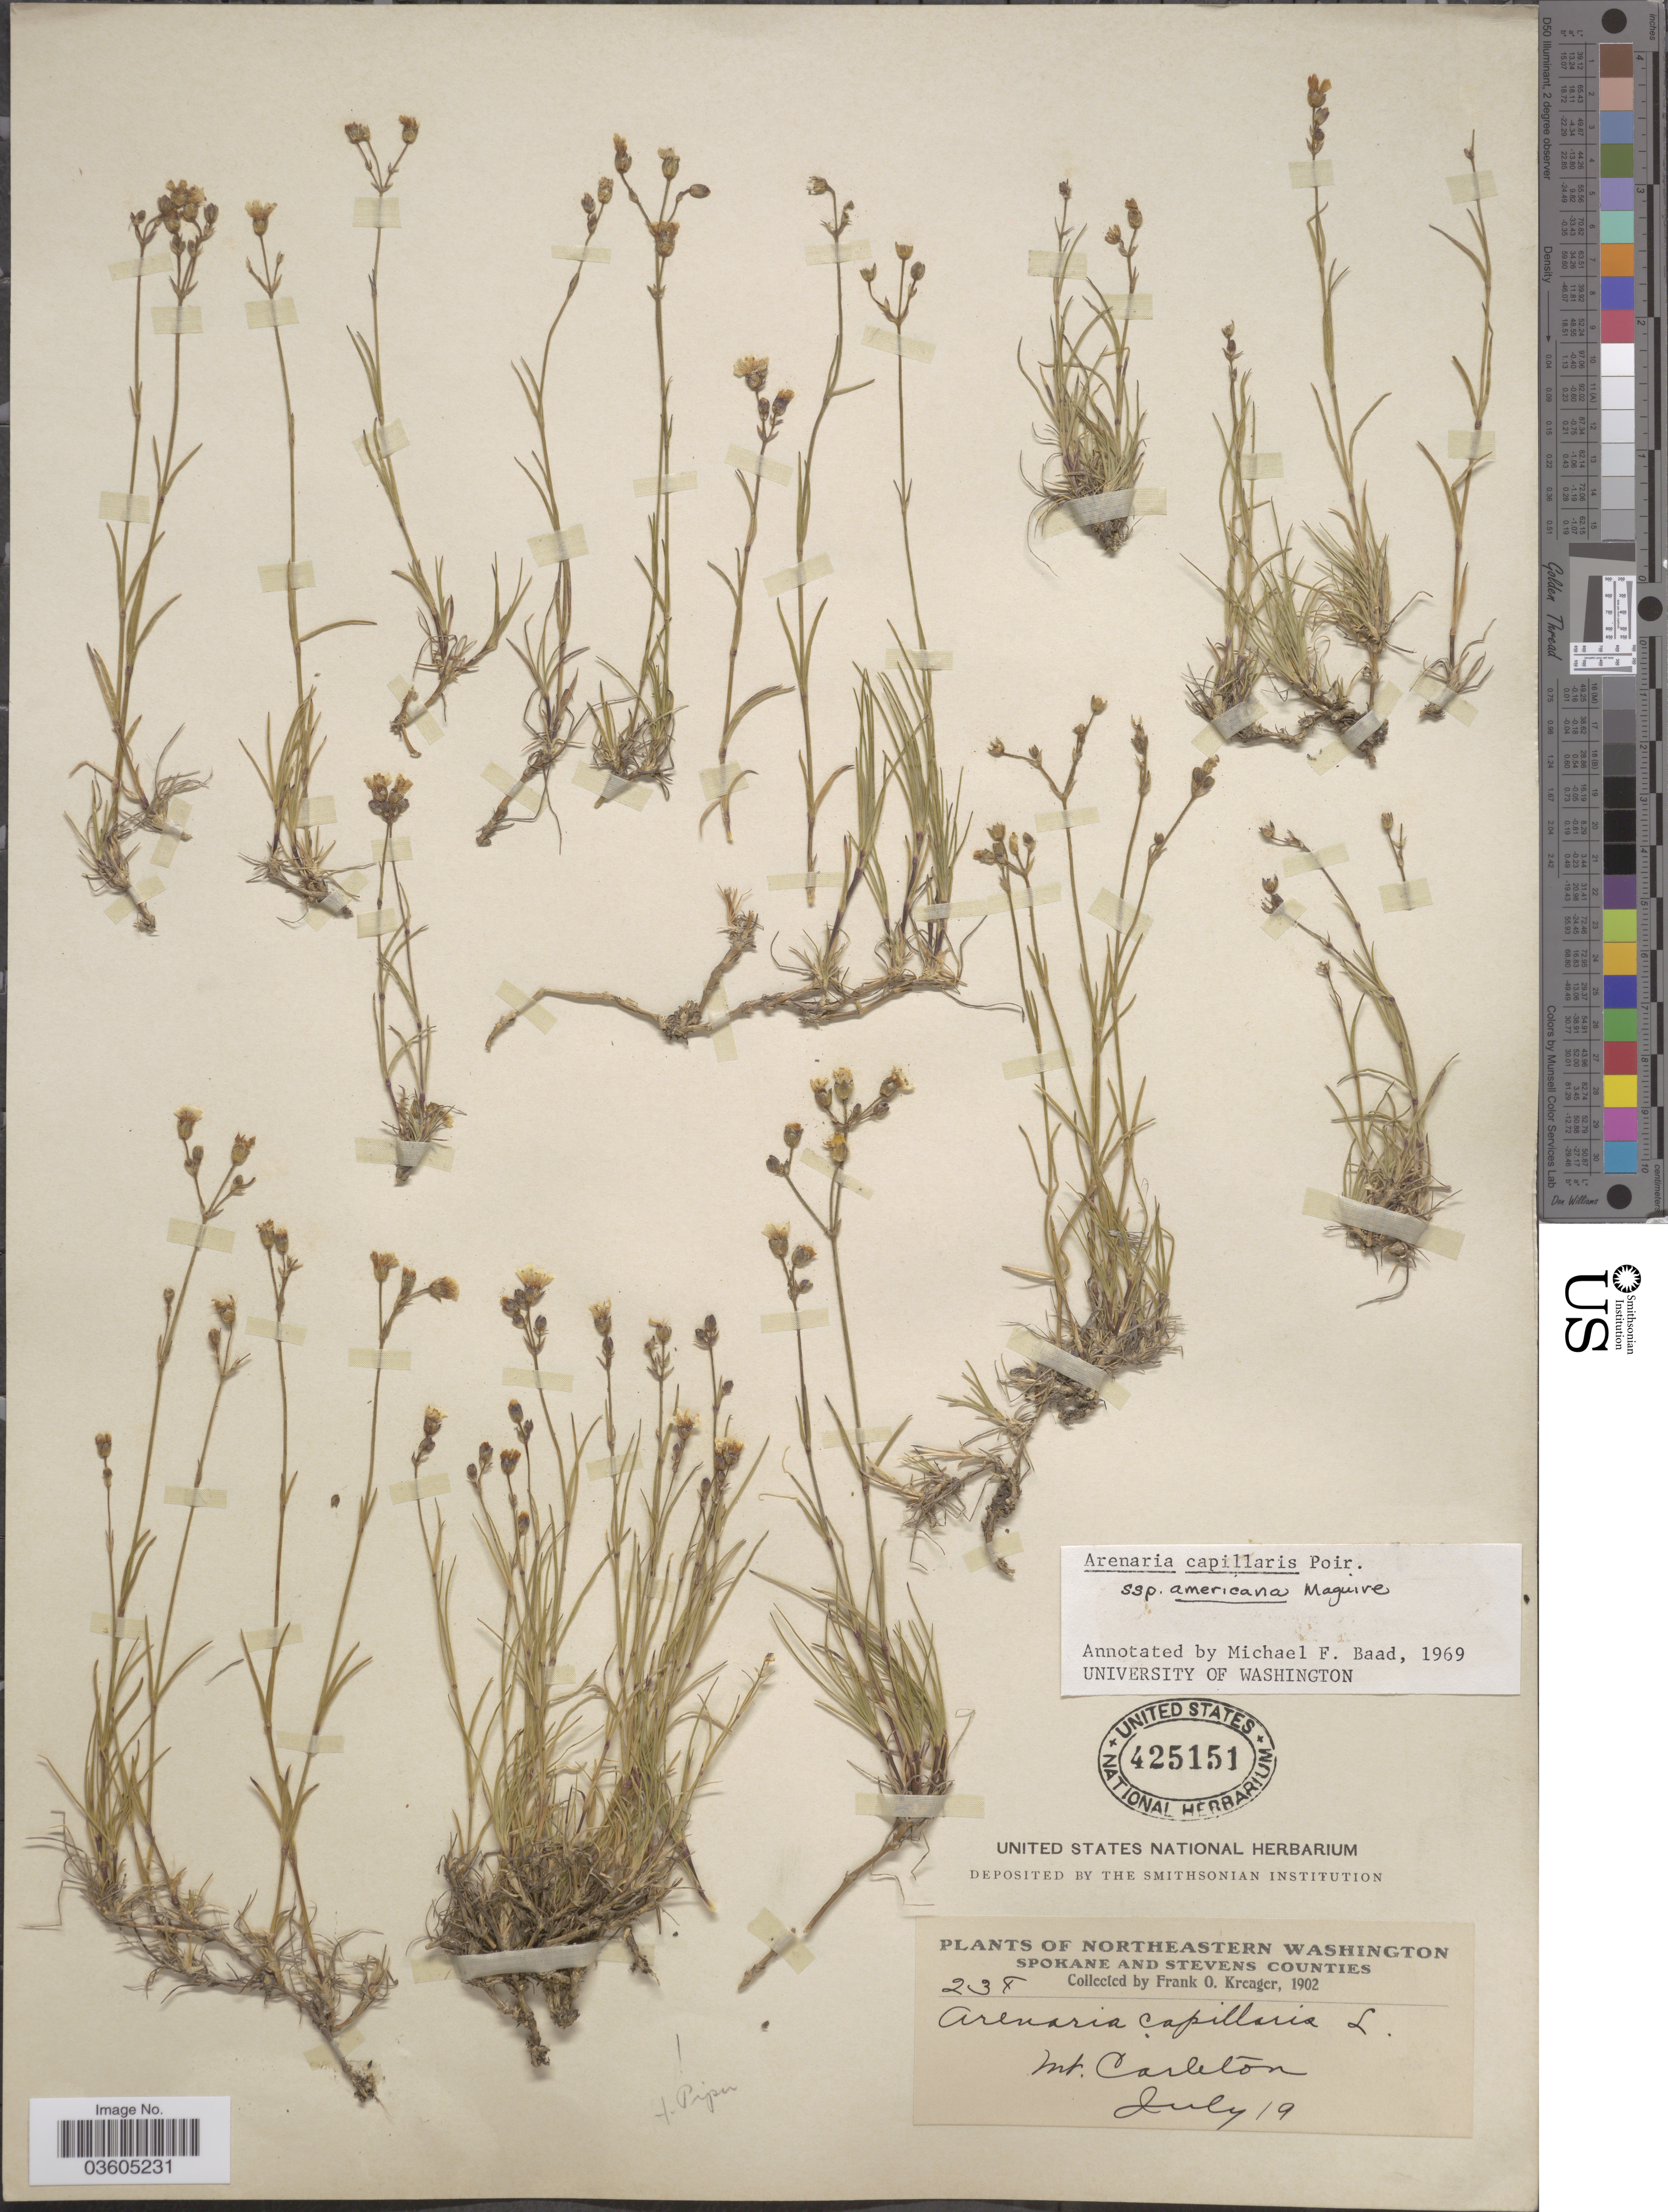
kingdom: Plantae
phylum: Tracheophyta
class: Magnoliopsida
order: Caryophyllales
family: Caryophyllaceae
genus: Eremogone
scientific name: Eremogone capillaris var. americana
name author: (Maguire) R.L. Hartm. & Rabeler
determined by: U.S. National Herbarium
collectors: F. Kreager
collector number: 238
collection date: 1902-07-19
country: United States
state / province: Washington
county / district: Spokane / Stevens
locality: Northeastern Washington. Spokane and Stevens Counties. Mt. Carleton.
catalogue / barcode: US 425151